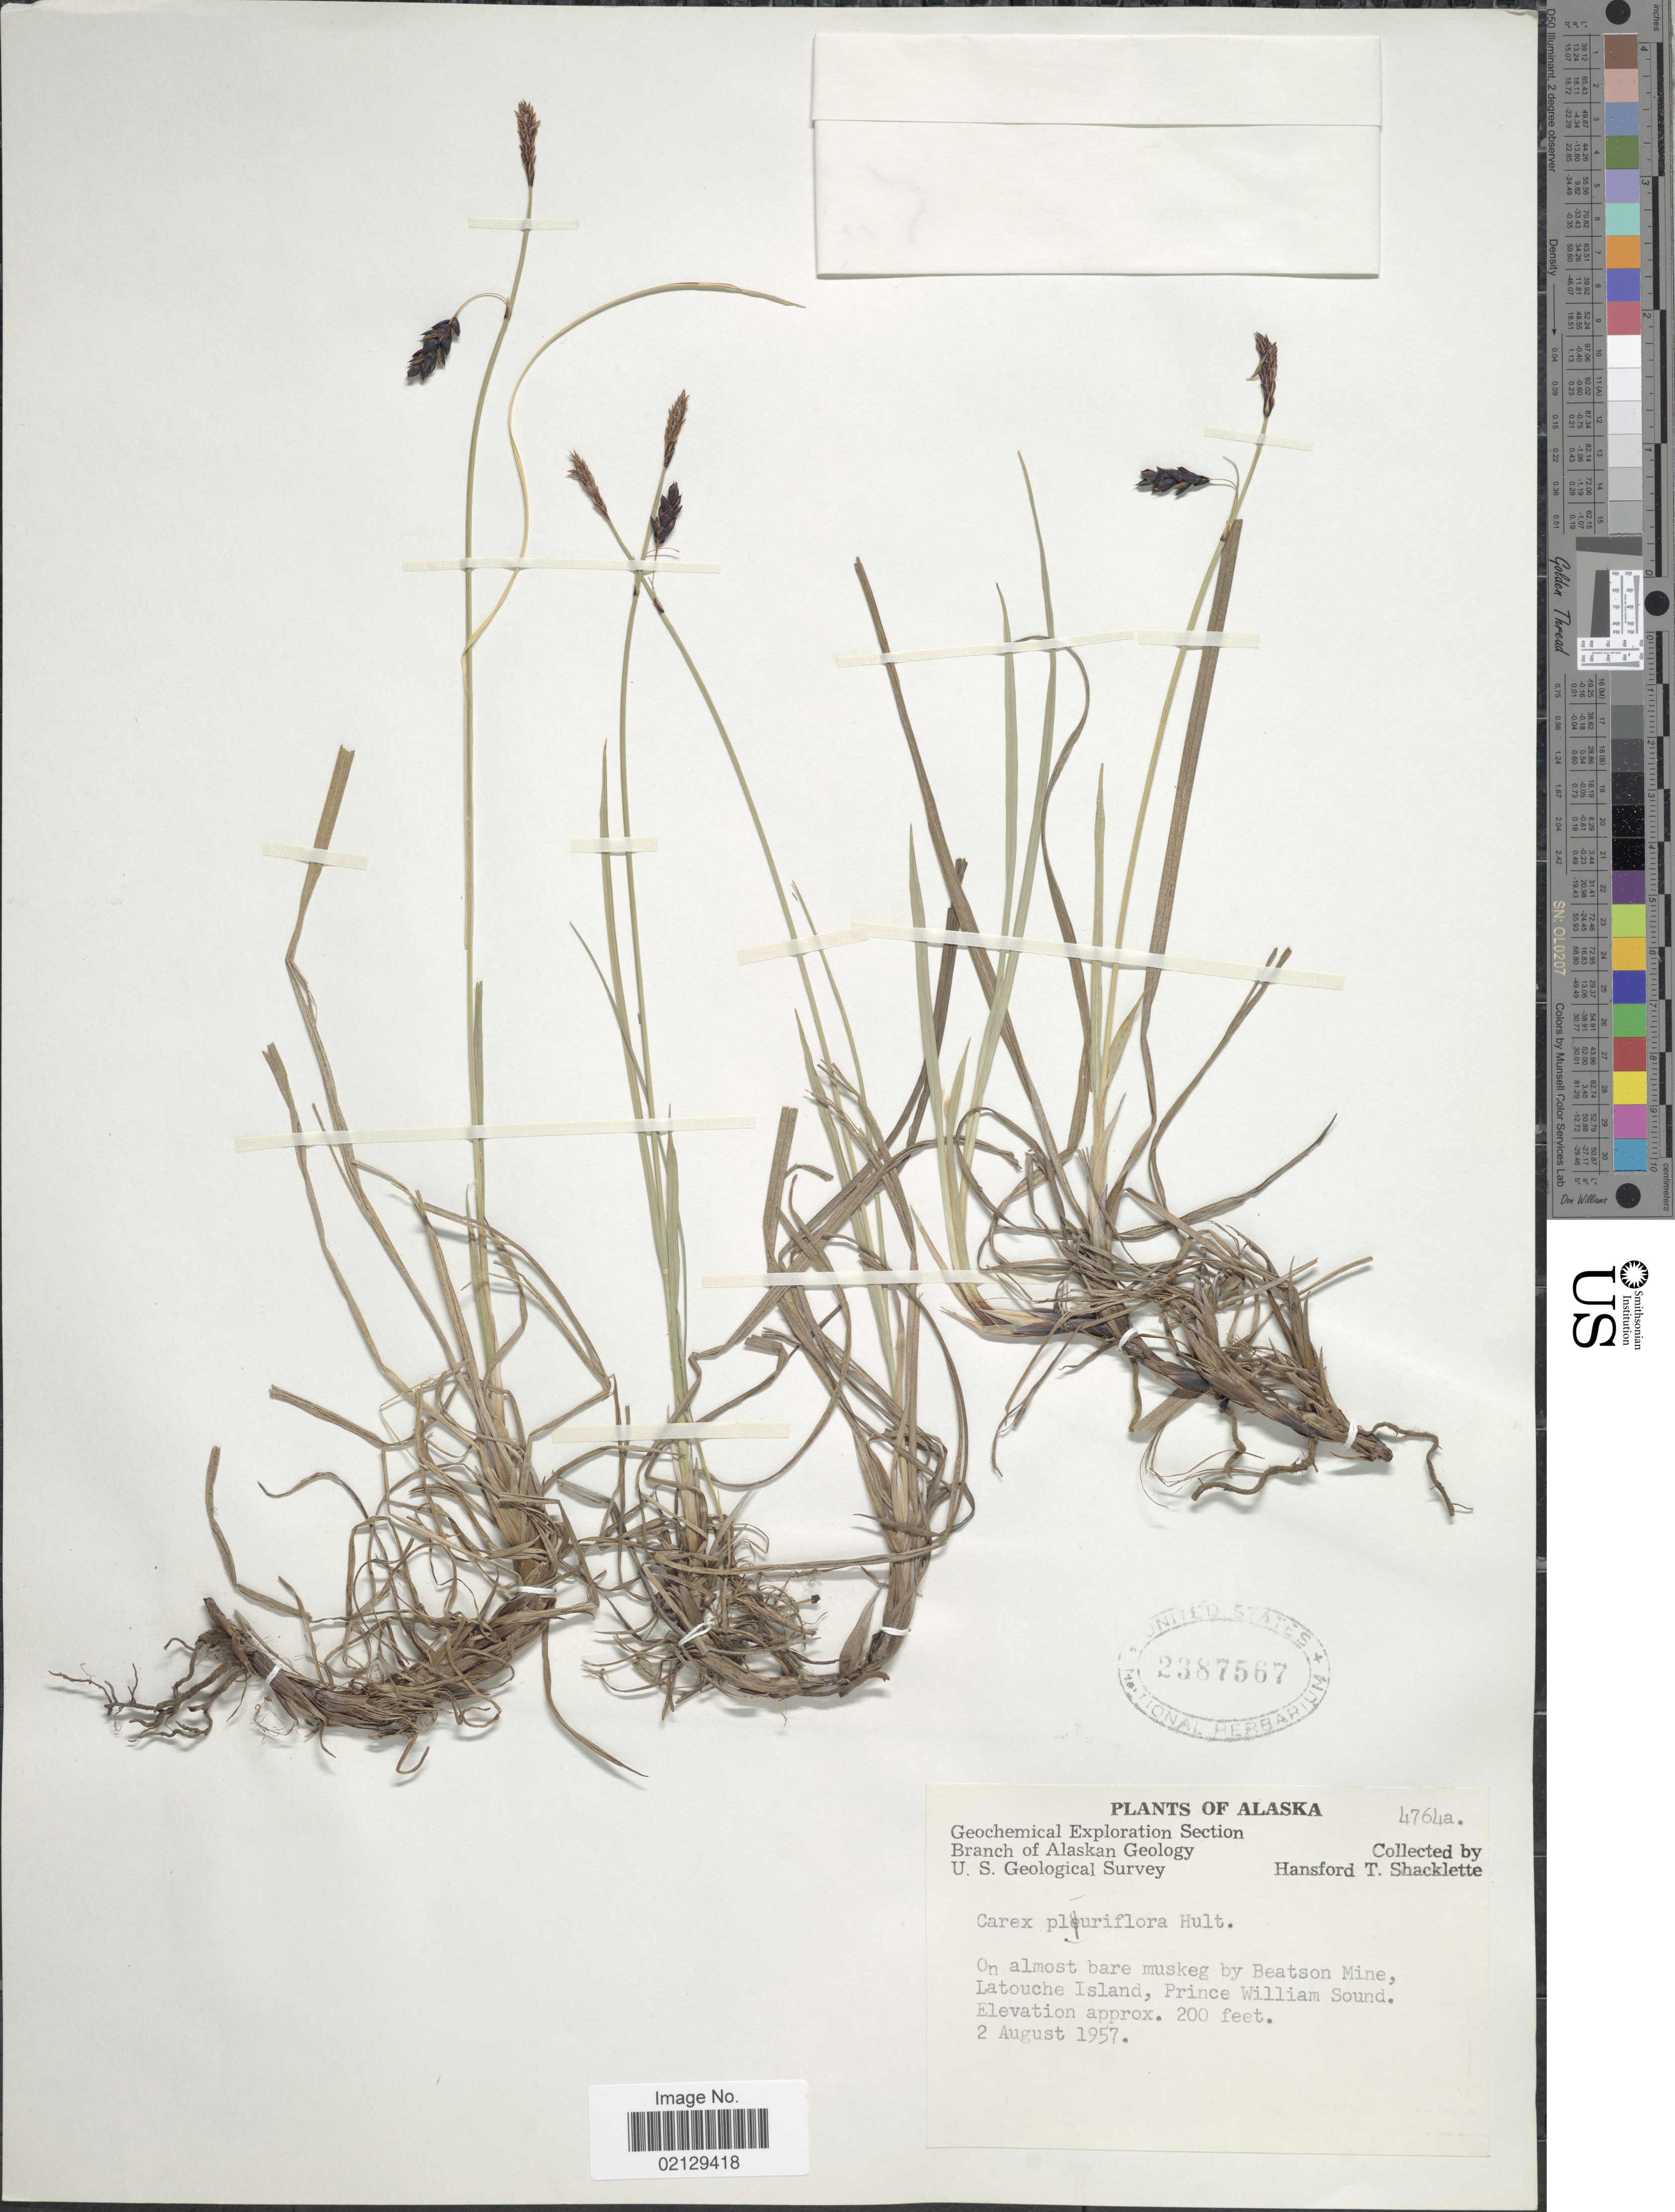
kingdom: Plantae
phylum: Tracheophyta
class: Liliopsida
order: Poales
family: Cyperaceae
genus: Carex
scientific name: Carex pluriflora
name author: Hultén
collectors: H. Shacklette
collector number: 4764a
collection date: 1957-08-02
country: United States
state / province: Alaska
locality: On almost bare muskeg by Beatson Mine, Latouche Island, Prince Williams Sound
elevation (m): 61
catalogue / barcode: US 2387567